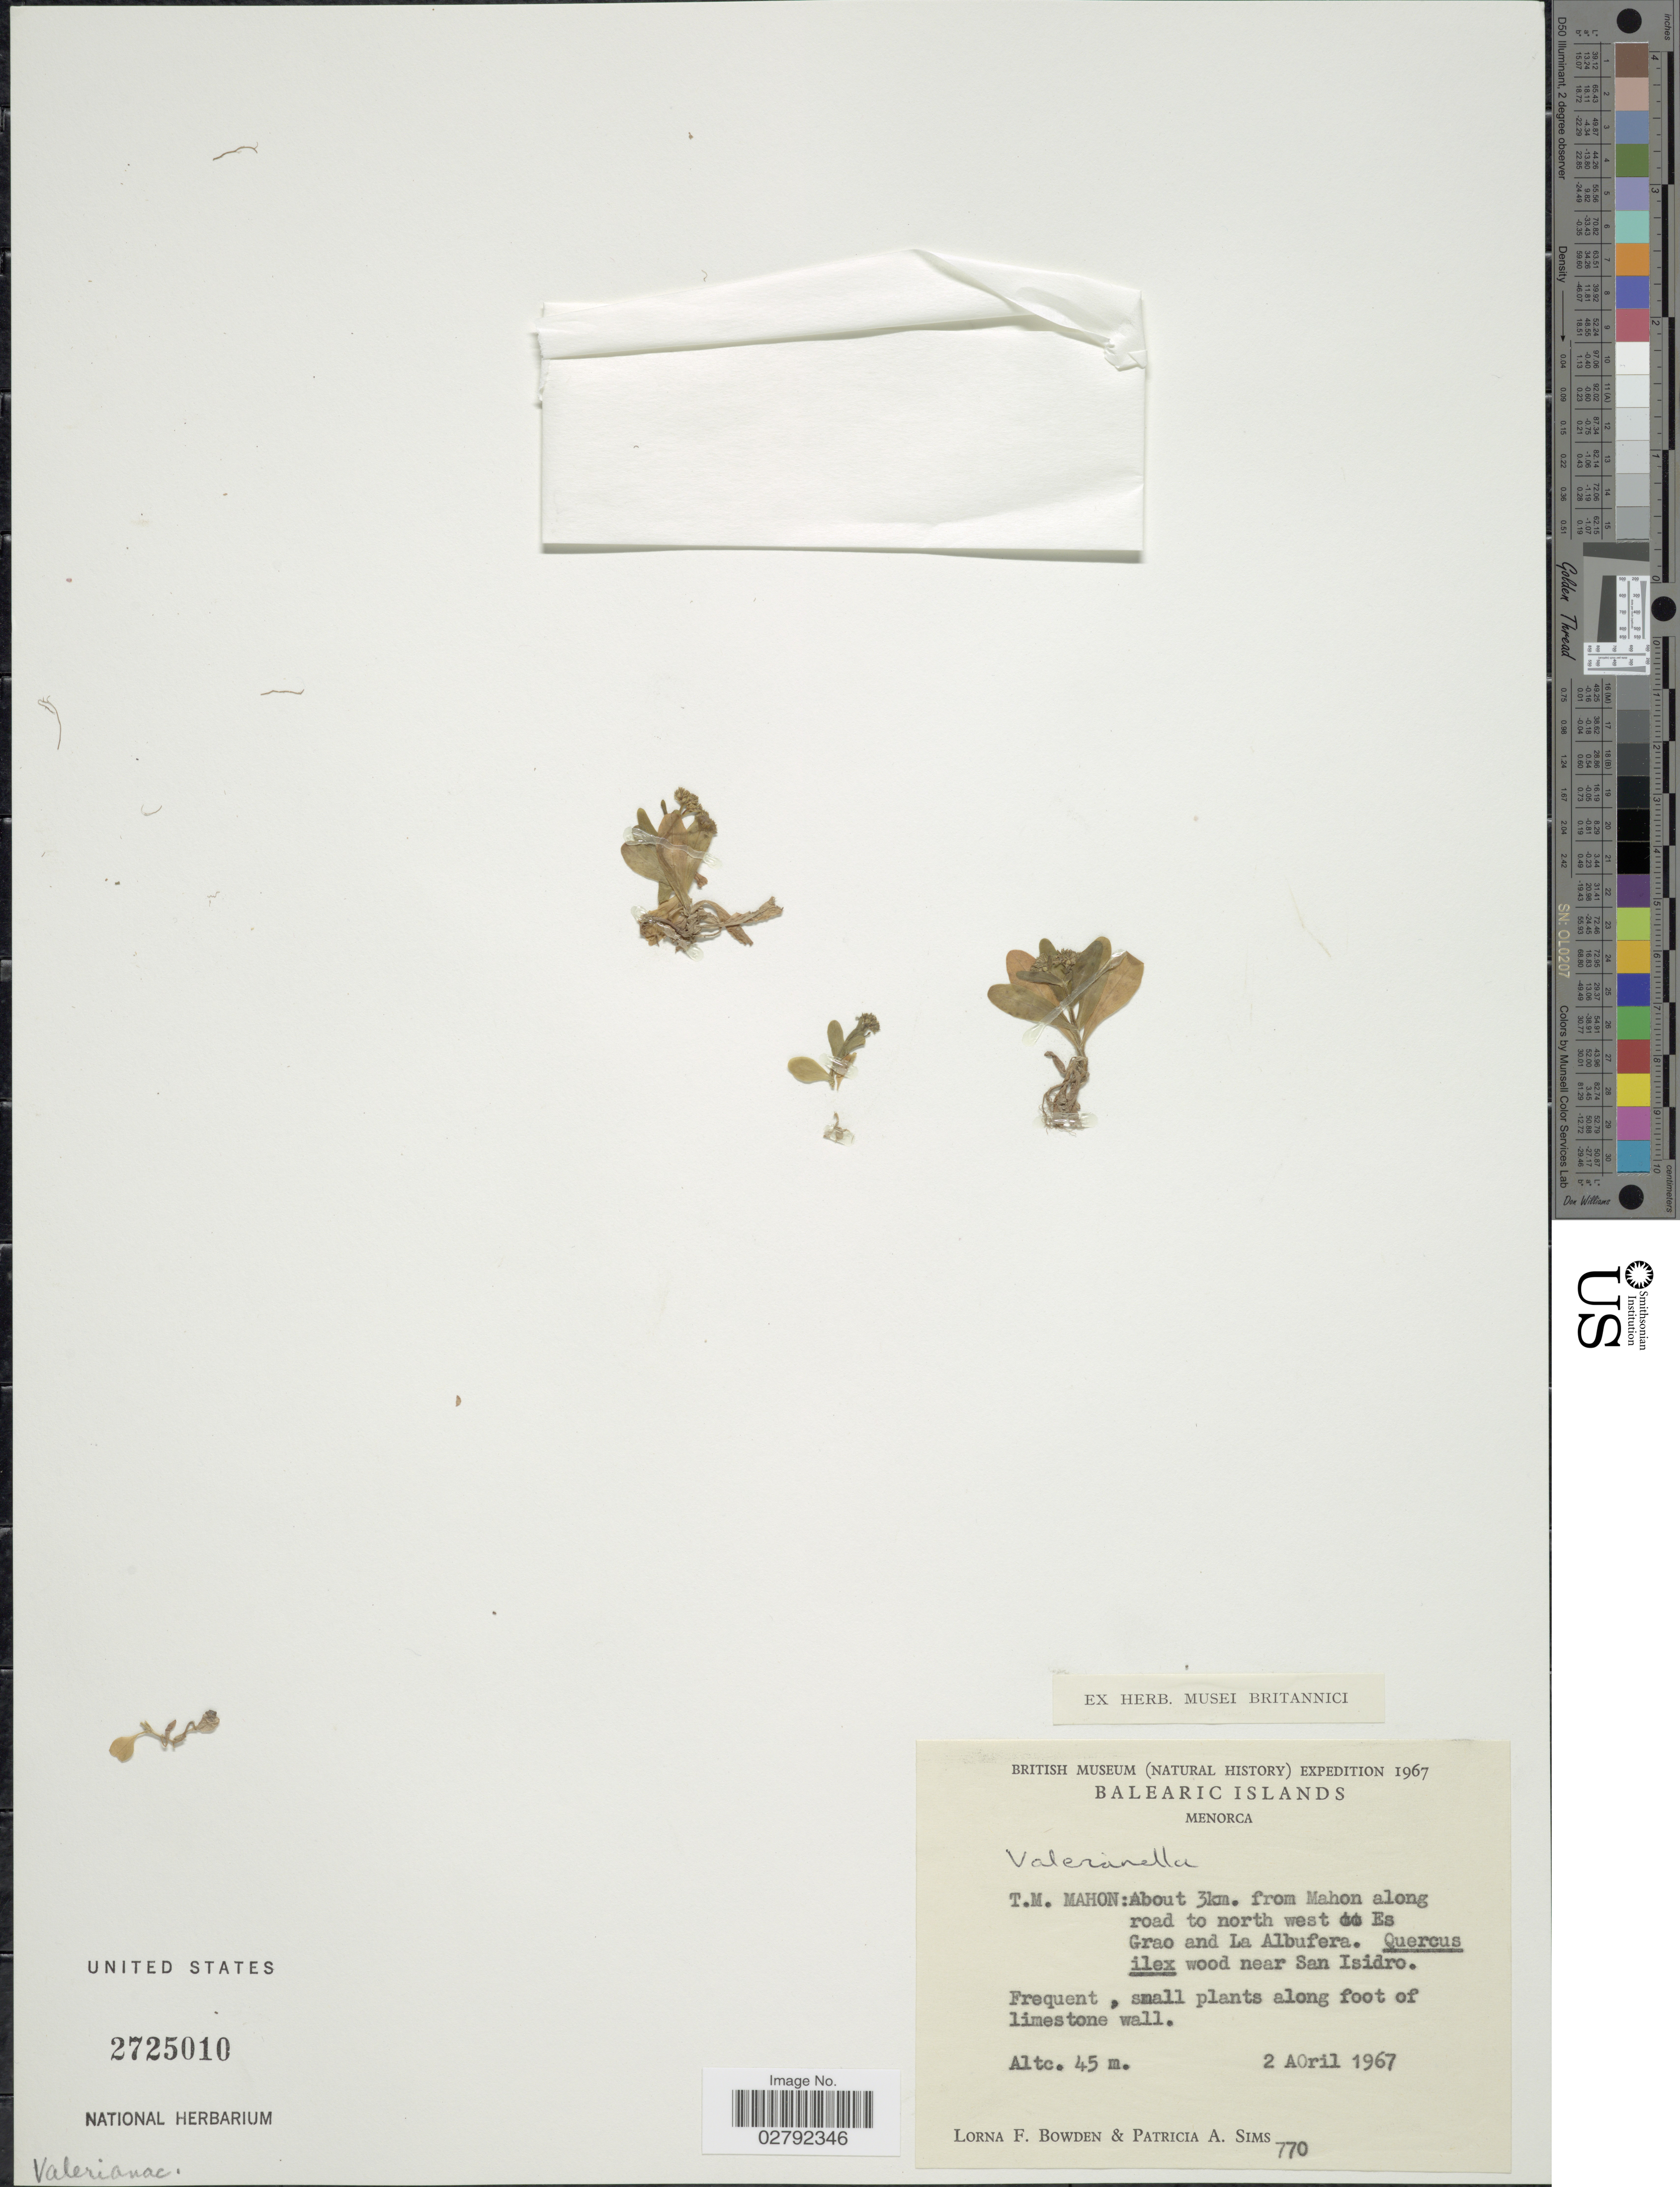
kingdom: Plantae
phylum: Tracheophyta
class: Magnoliopsida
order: Dipsacales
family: Caprifoliaceae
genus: Valerianella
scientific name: Valerianella sp.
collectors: L. F. Bowden & P. A. Sims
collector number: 770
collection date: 1967-04-02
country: Spain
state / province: Islas Baleares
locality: Balearic Islands. Menorca. T.M. Mahon: About 3km. from Mahon along road to north west Es Grao and La Albufera. Near San Isidro.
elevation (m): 45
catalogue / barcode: US 2725010